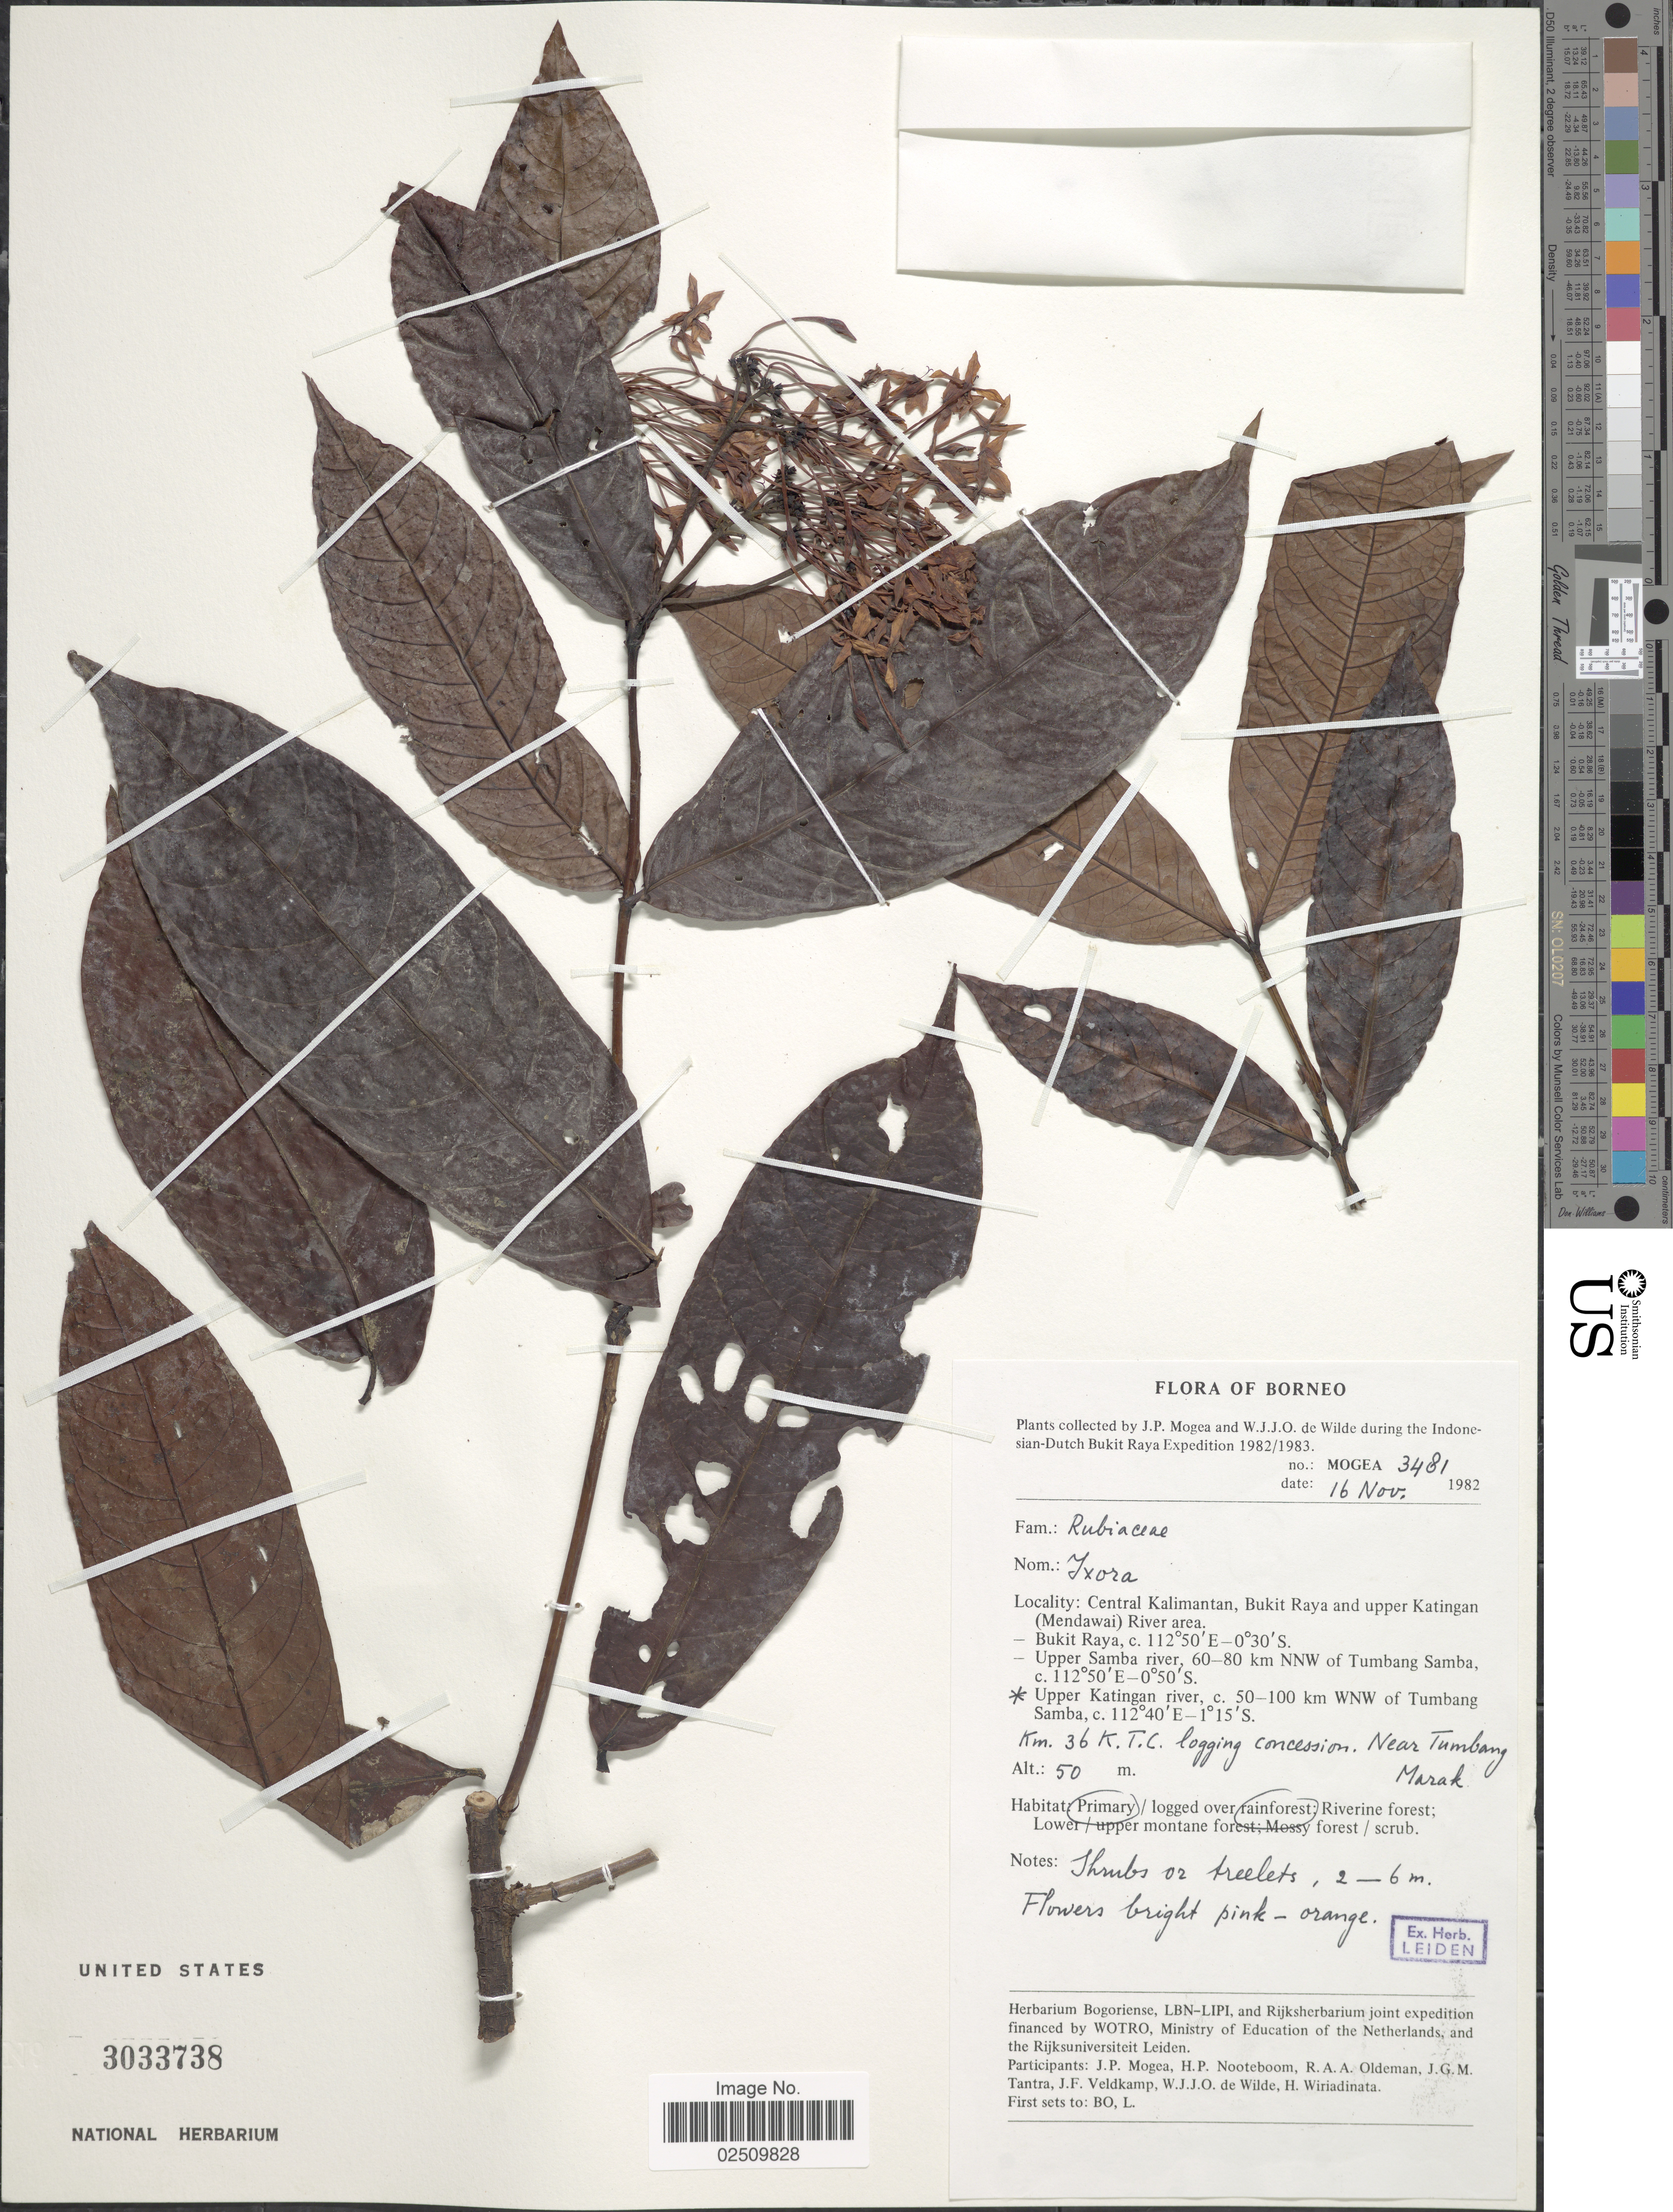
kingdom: Plantae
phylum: Tracheophyta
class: Magnoliopsida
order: Gentianales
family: Rubiaceae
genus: Ixora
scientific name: Ixora sp.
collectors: J. Mogea & W. J. de Wilde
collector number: MOGEA 3481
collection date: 1982-11-16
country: Indonesia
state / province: Kalimantan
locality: Borneo. Bukit Raya. Central Kalimantam, Bukit Raya and upper Katingan (Mendawai) River area. Upper Katingan river, c. 50-100 km WNW of Tumbang Samba. Km. 36 K.T.C. logging concession. Near Tumbang Marak.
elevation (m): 50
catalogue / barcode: US 3033738